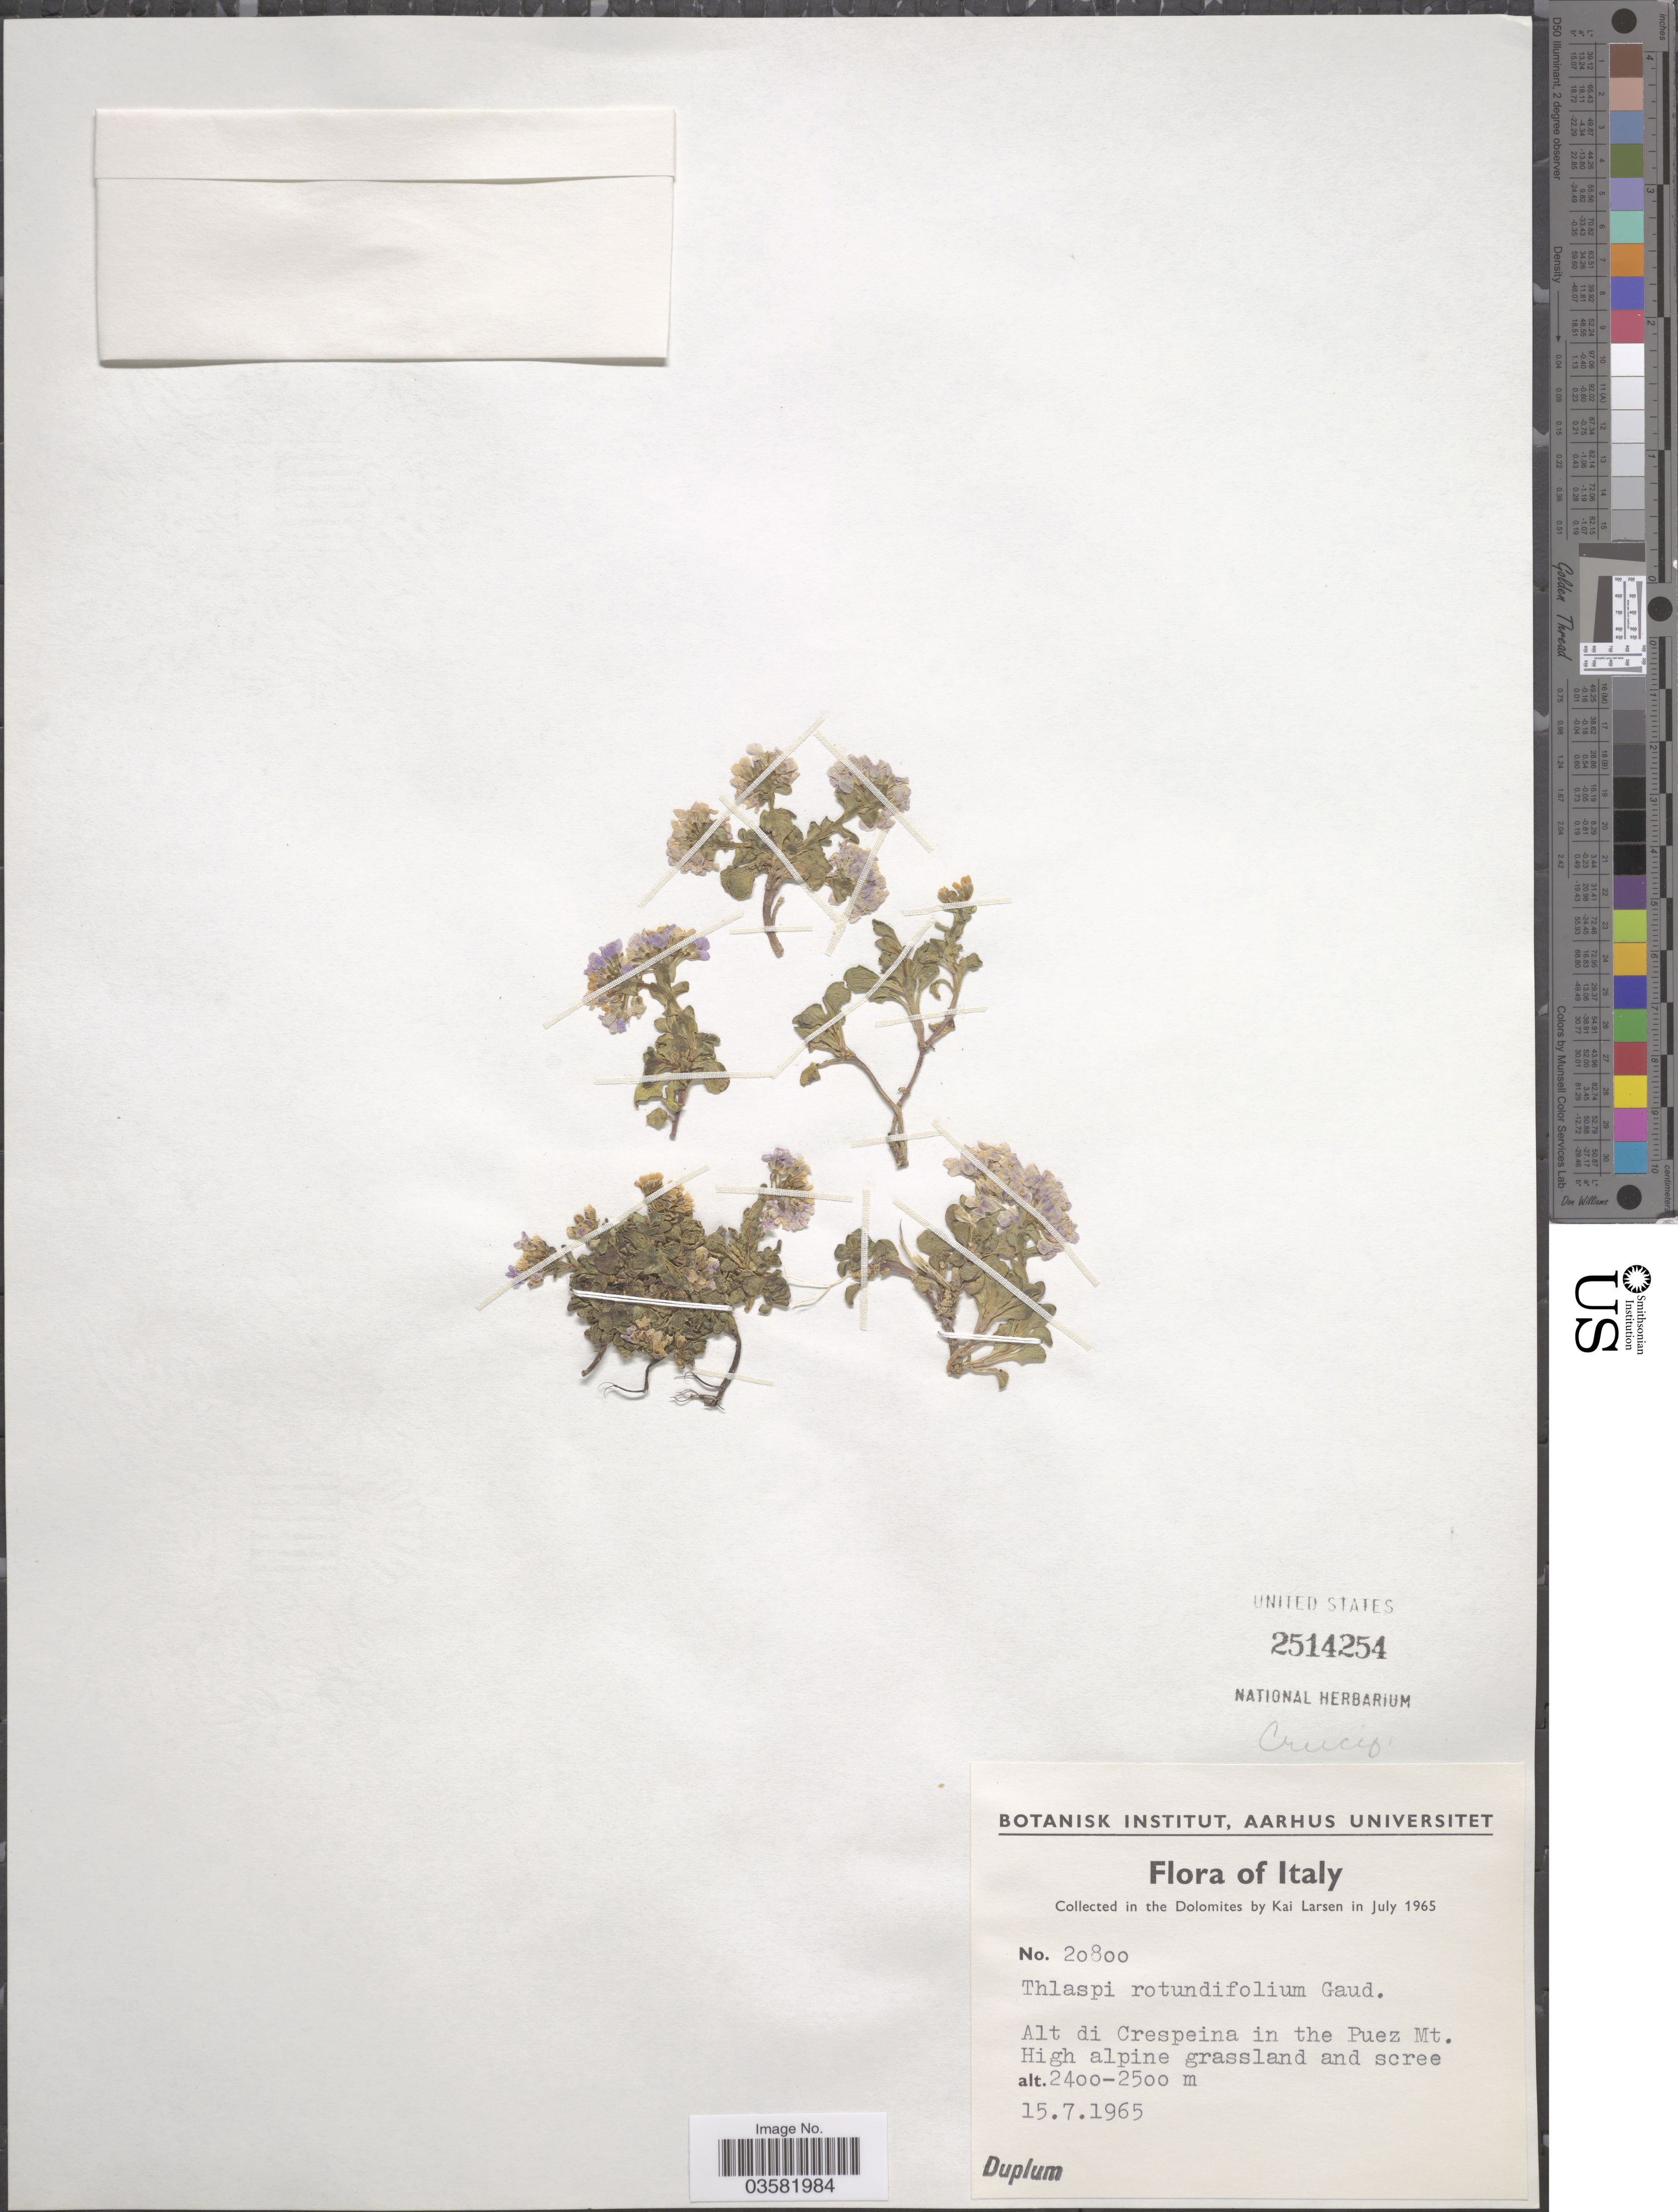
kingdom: Plantae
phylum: Tracheophyta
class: Magnoliopsida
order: Brassicales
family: Brassicaceae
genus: Thlaspi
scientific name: Thlaspi rotundifolium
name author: (L.) Gaudin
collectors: K. Larsen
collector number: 20800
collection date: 1965-07-15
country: Italy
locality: Dolomites. Alt di Crespeina in the Puez Mt.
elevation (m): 2400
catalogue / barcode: US 2514254